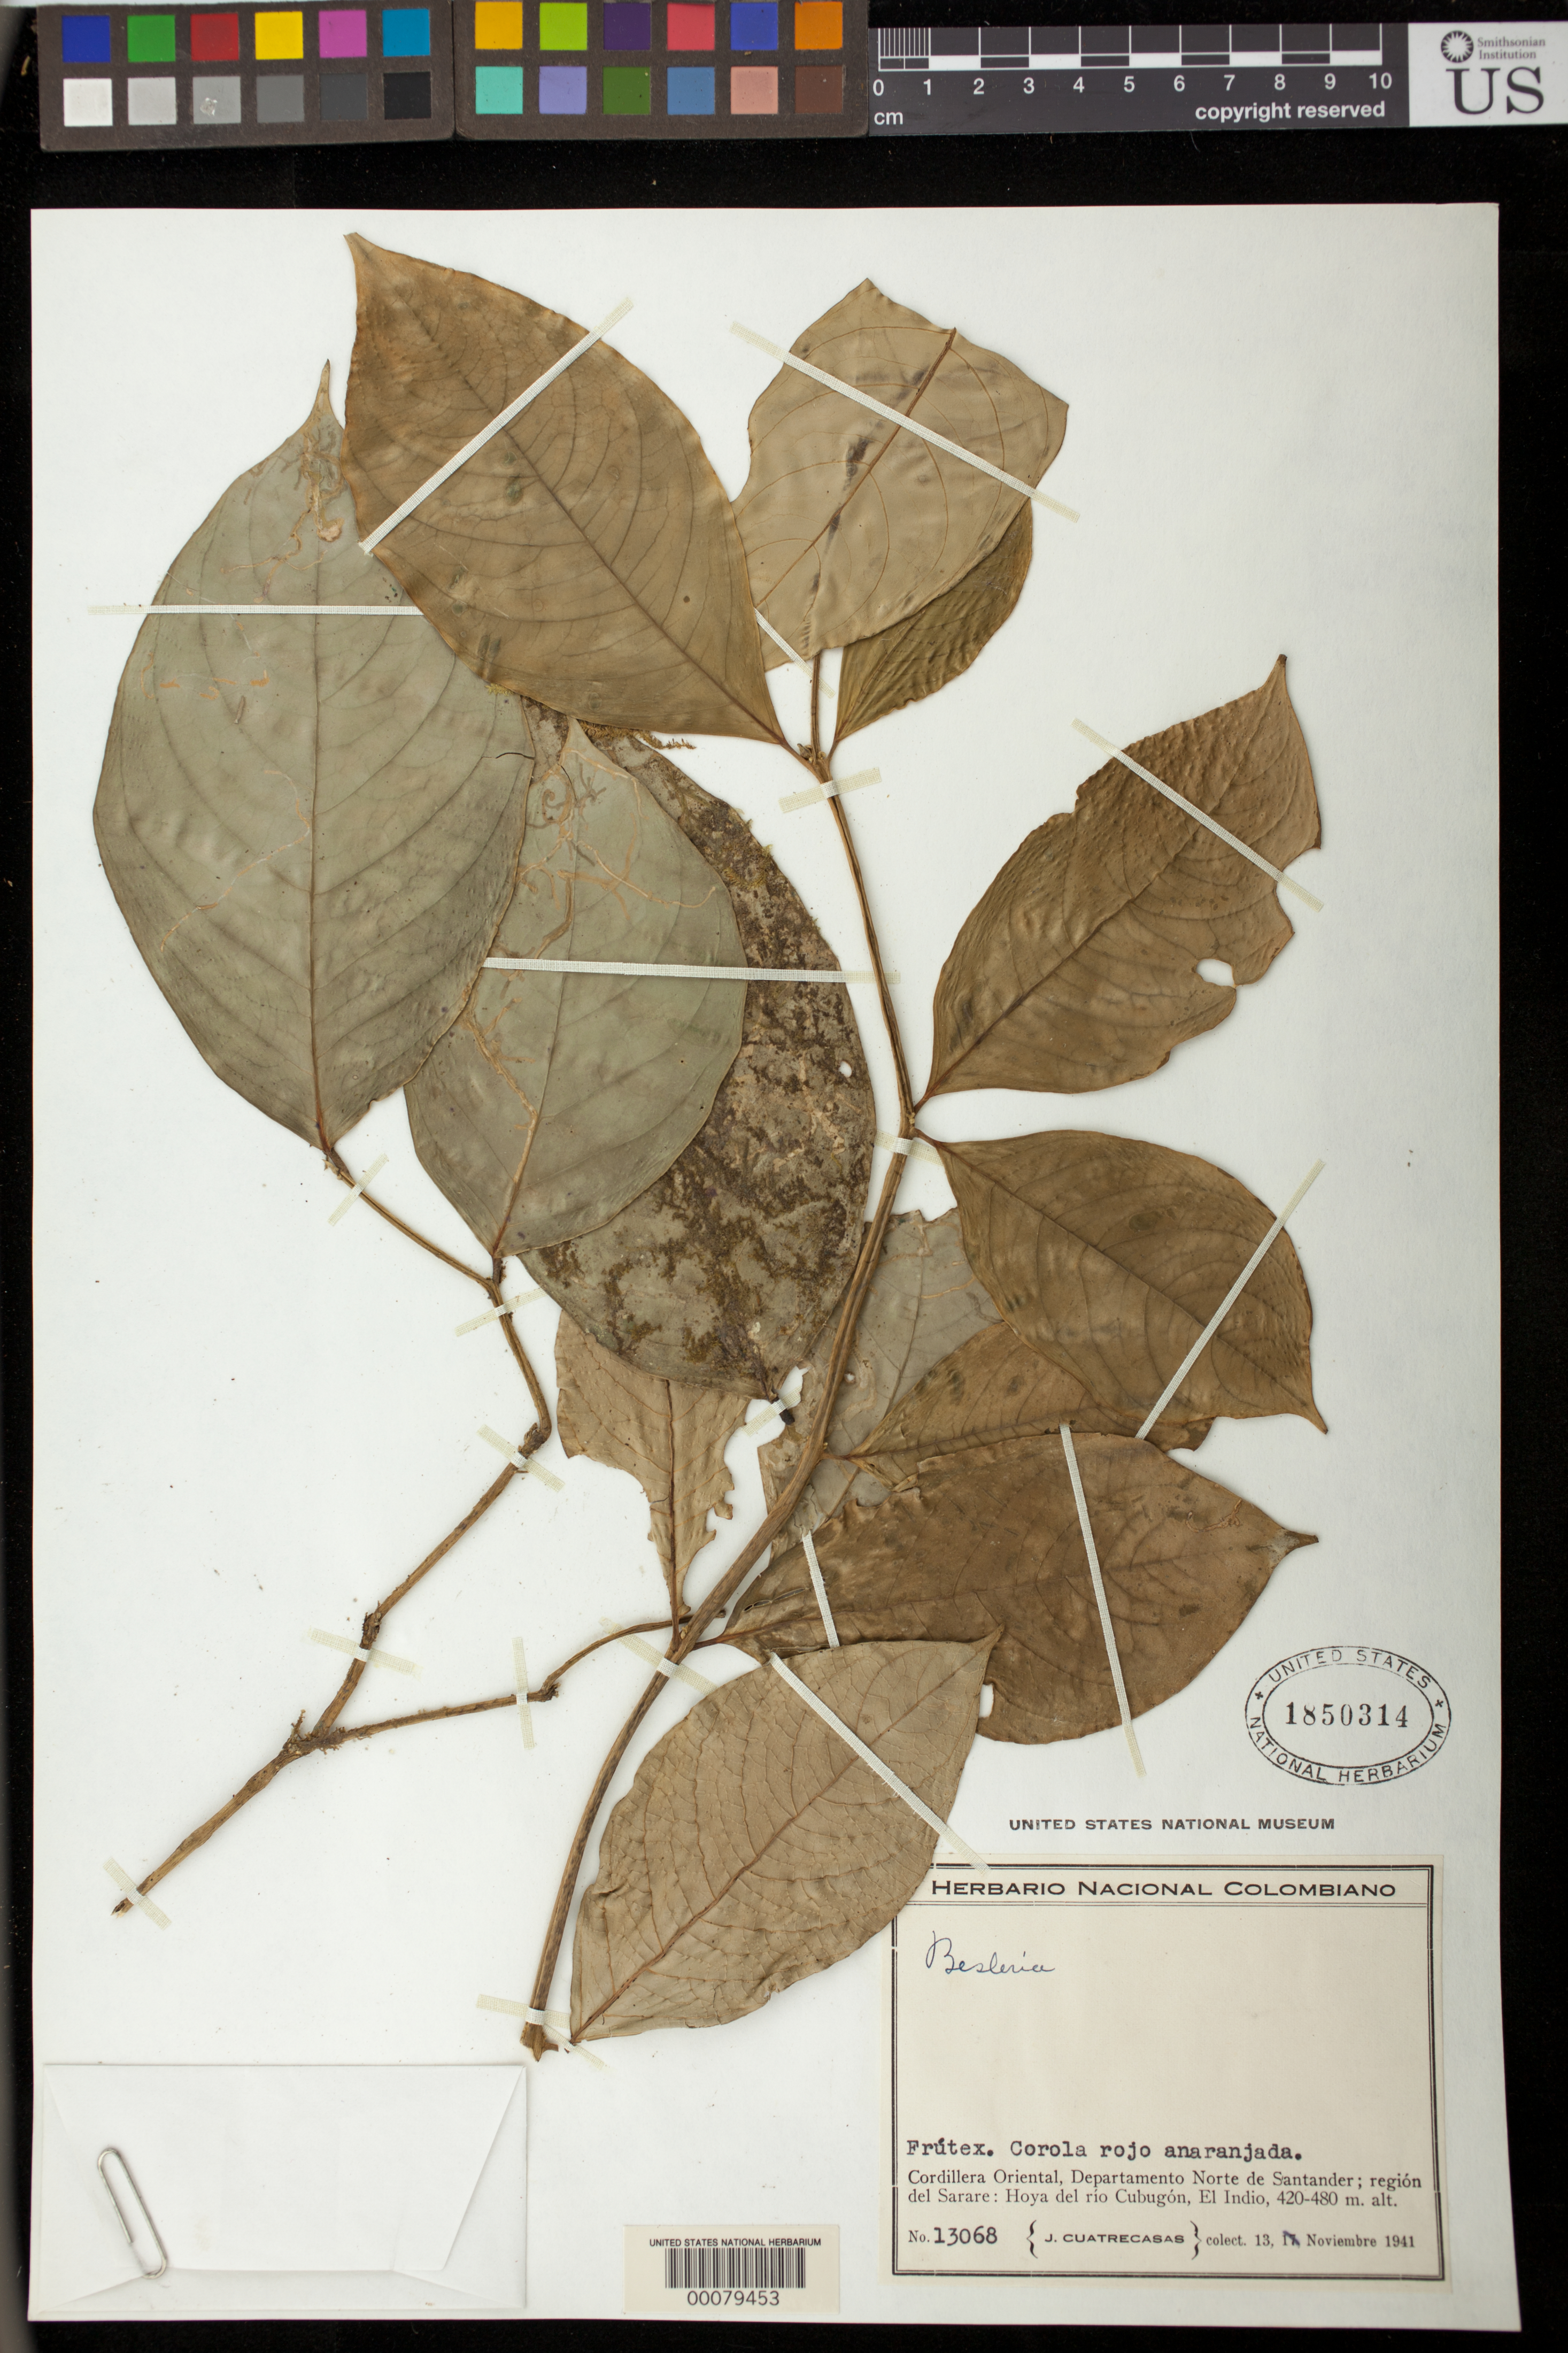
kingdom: Plantae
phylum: Tracheophyta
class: Magnoliopsida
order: Lamiales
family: Gesneriaceae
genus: Besleria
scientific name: Besleria sp.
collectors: J. Cuatrecasas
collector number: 13068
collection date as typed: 13 Nov 1941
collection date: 1941-11-13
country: Colombia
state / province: Norte de Santander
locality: Cordillera Oriental, region del Sarare, hoya of Rio Cubugon, El Indio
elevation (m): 420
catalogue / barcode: US 1850314